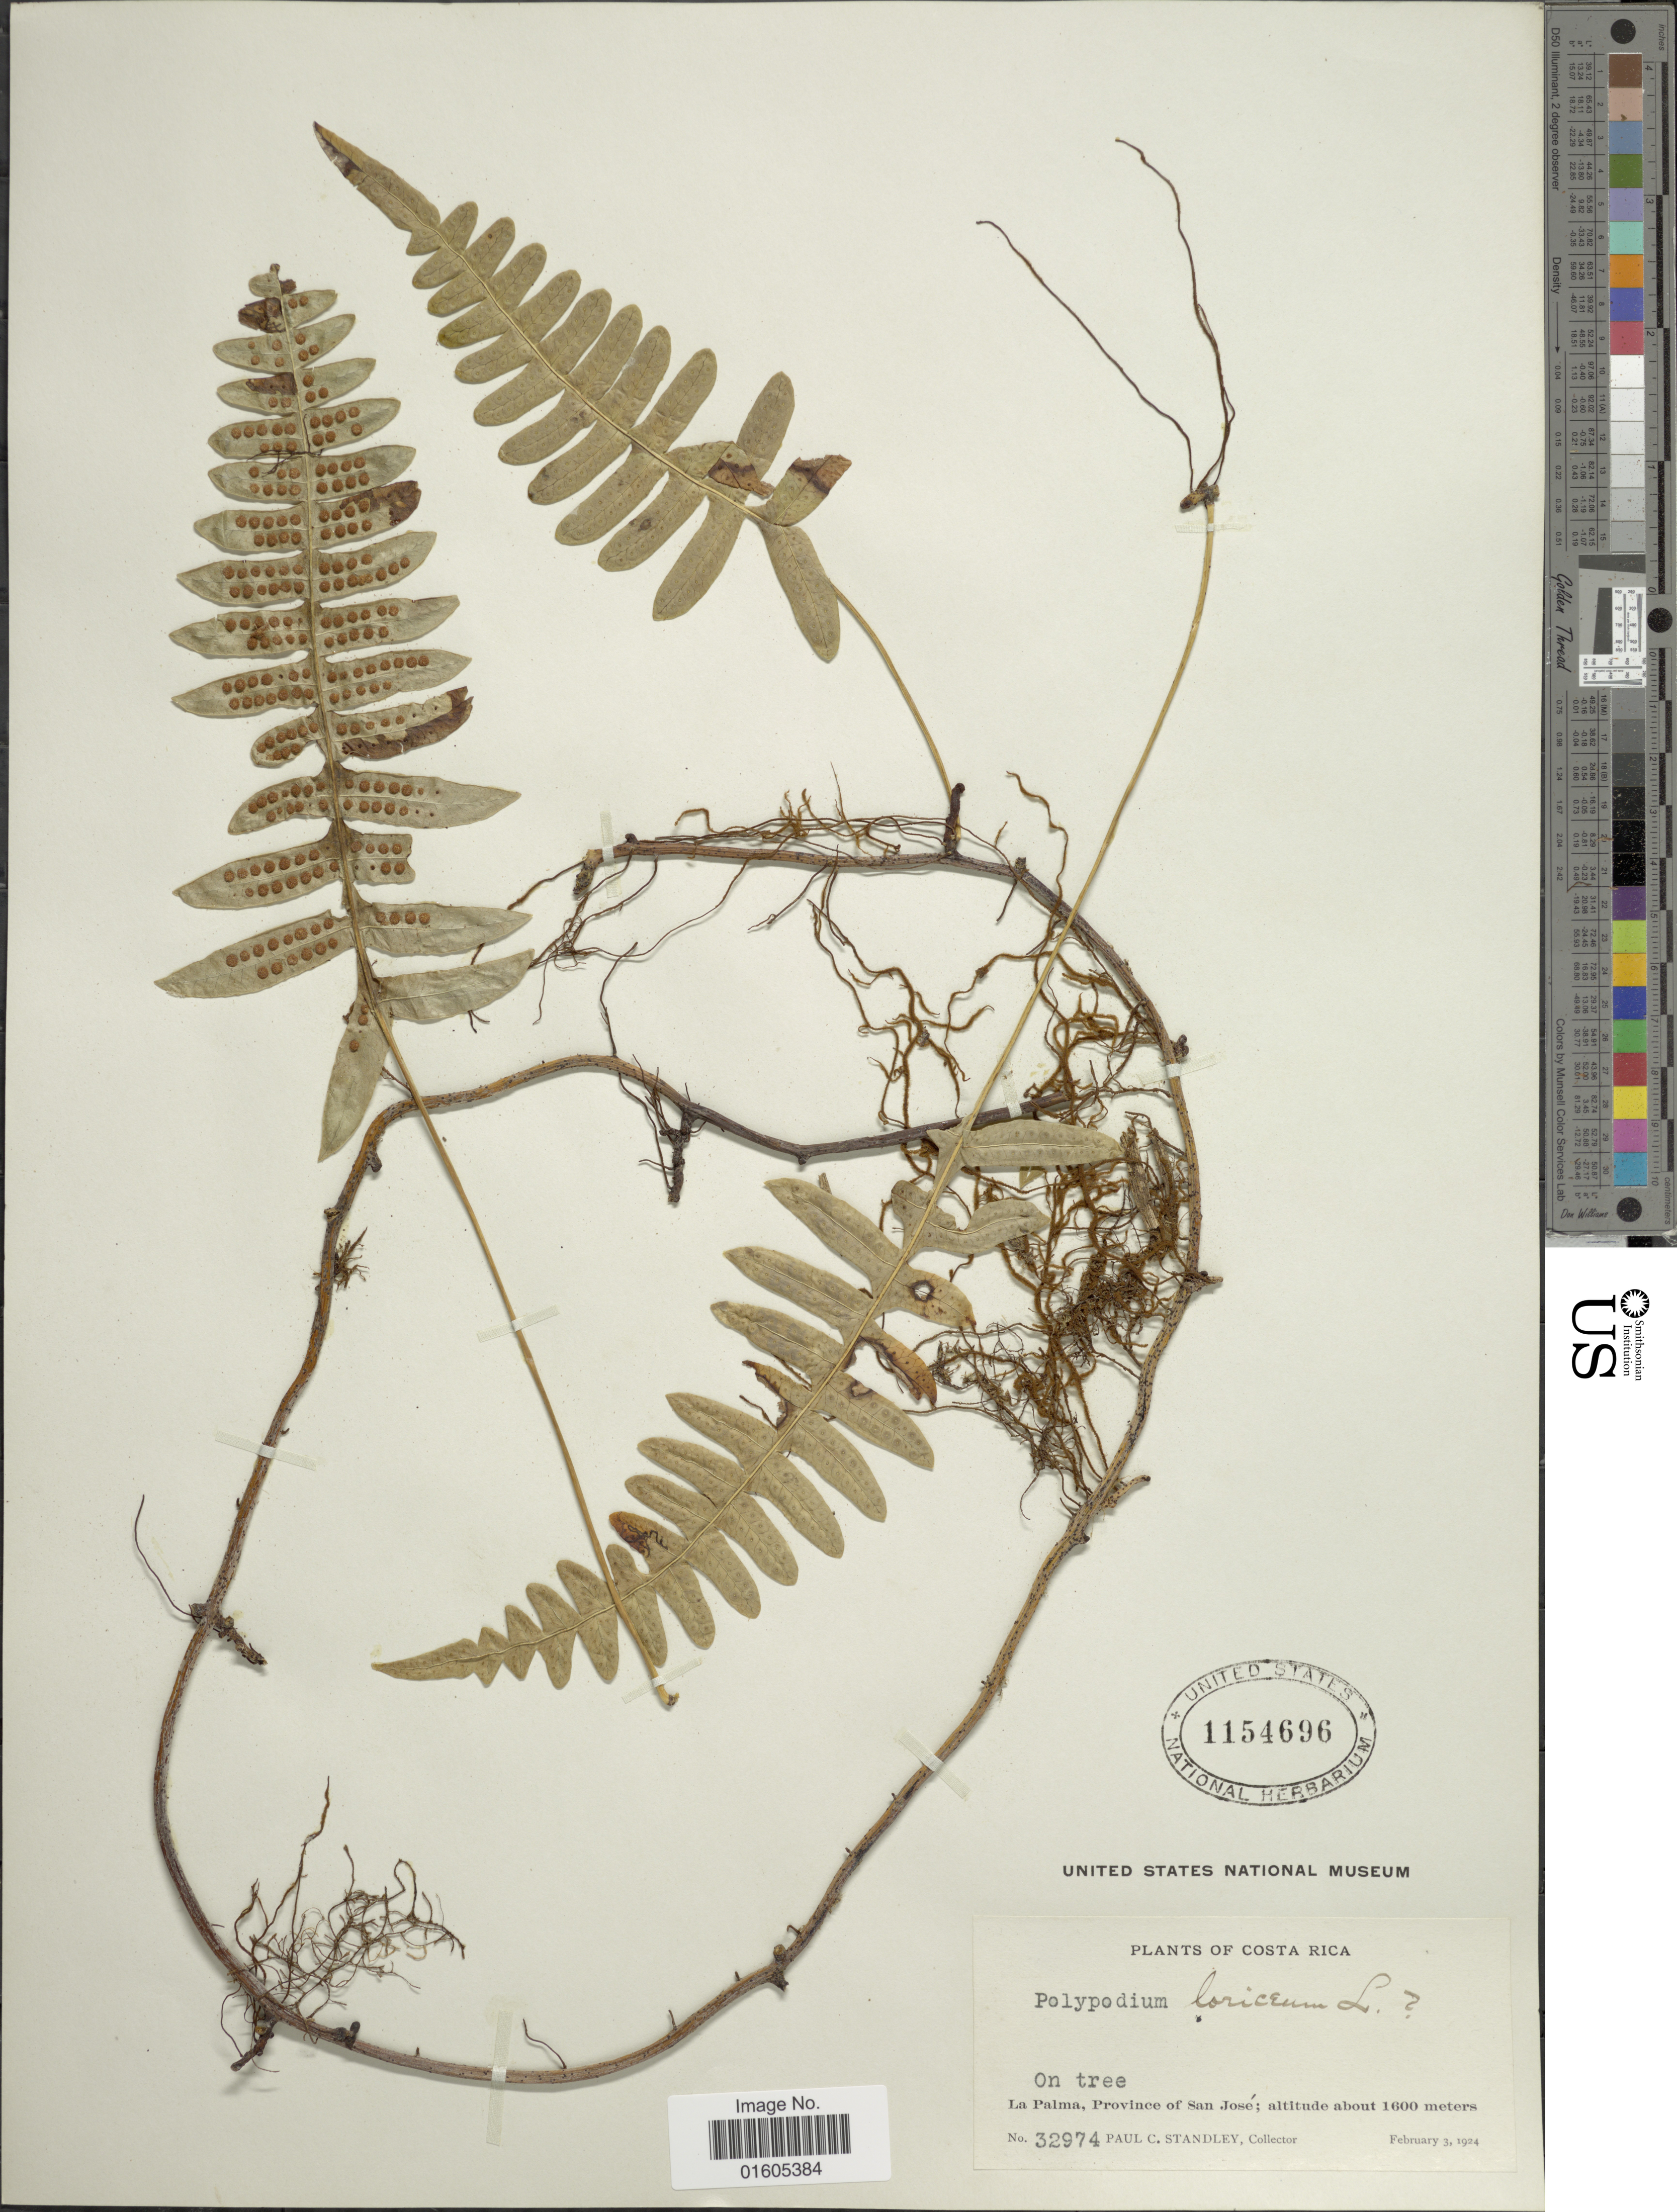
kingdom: Plantae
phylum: Tracheophyta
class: Polypodiopsida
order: Polypodiales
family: Polypodiaceae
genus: Serpocaulon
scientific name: Serpocaulon ptilorhizon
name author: (Christ) A.R. Sm.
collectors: P. C. Standley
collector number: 32974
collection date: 1924-02-03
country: Costa Rica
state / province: San José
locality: La Palma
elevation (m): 1600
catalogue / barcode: US 1154696